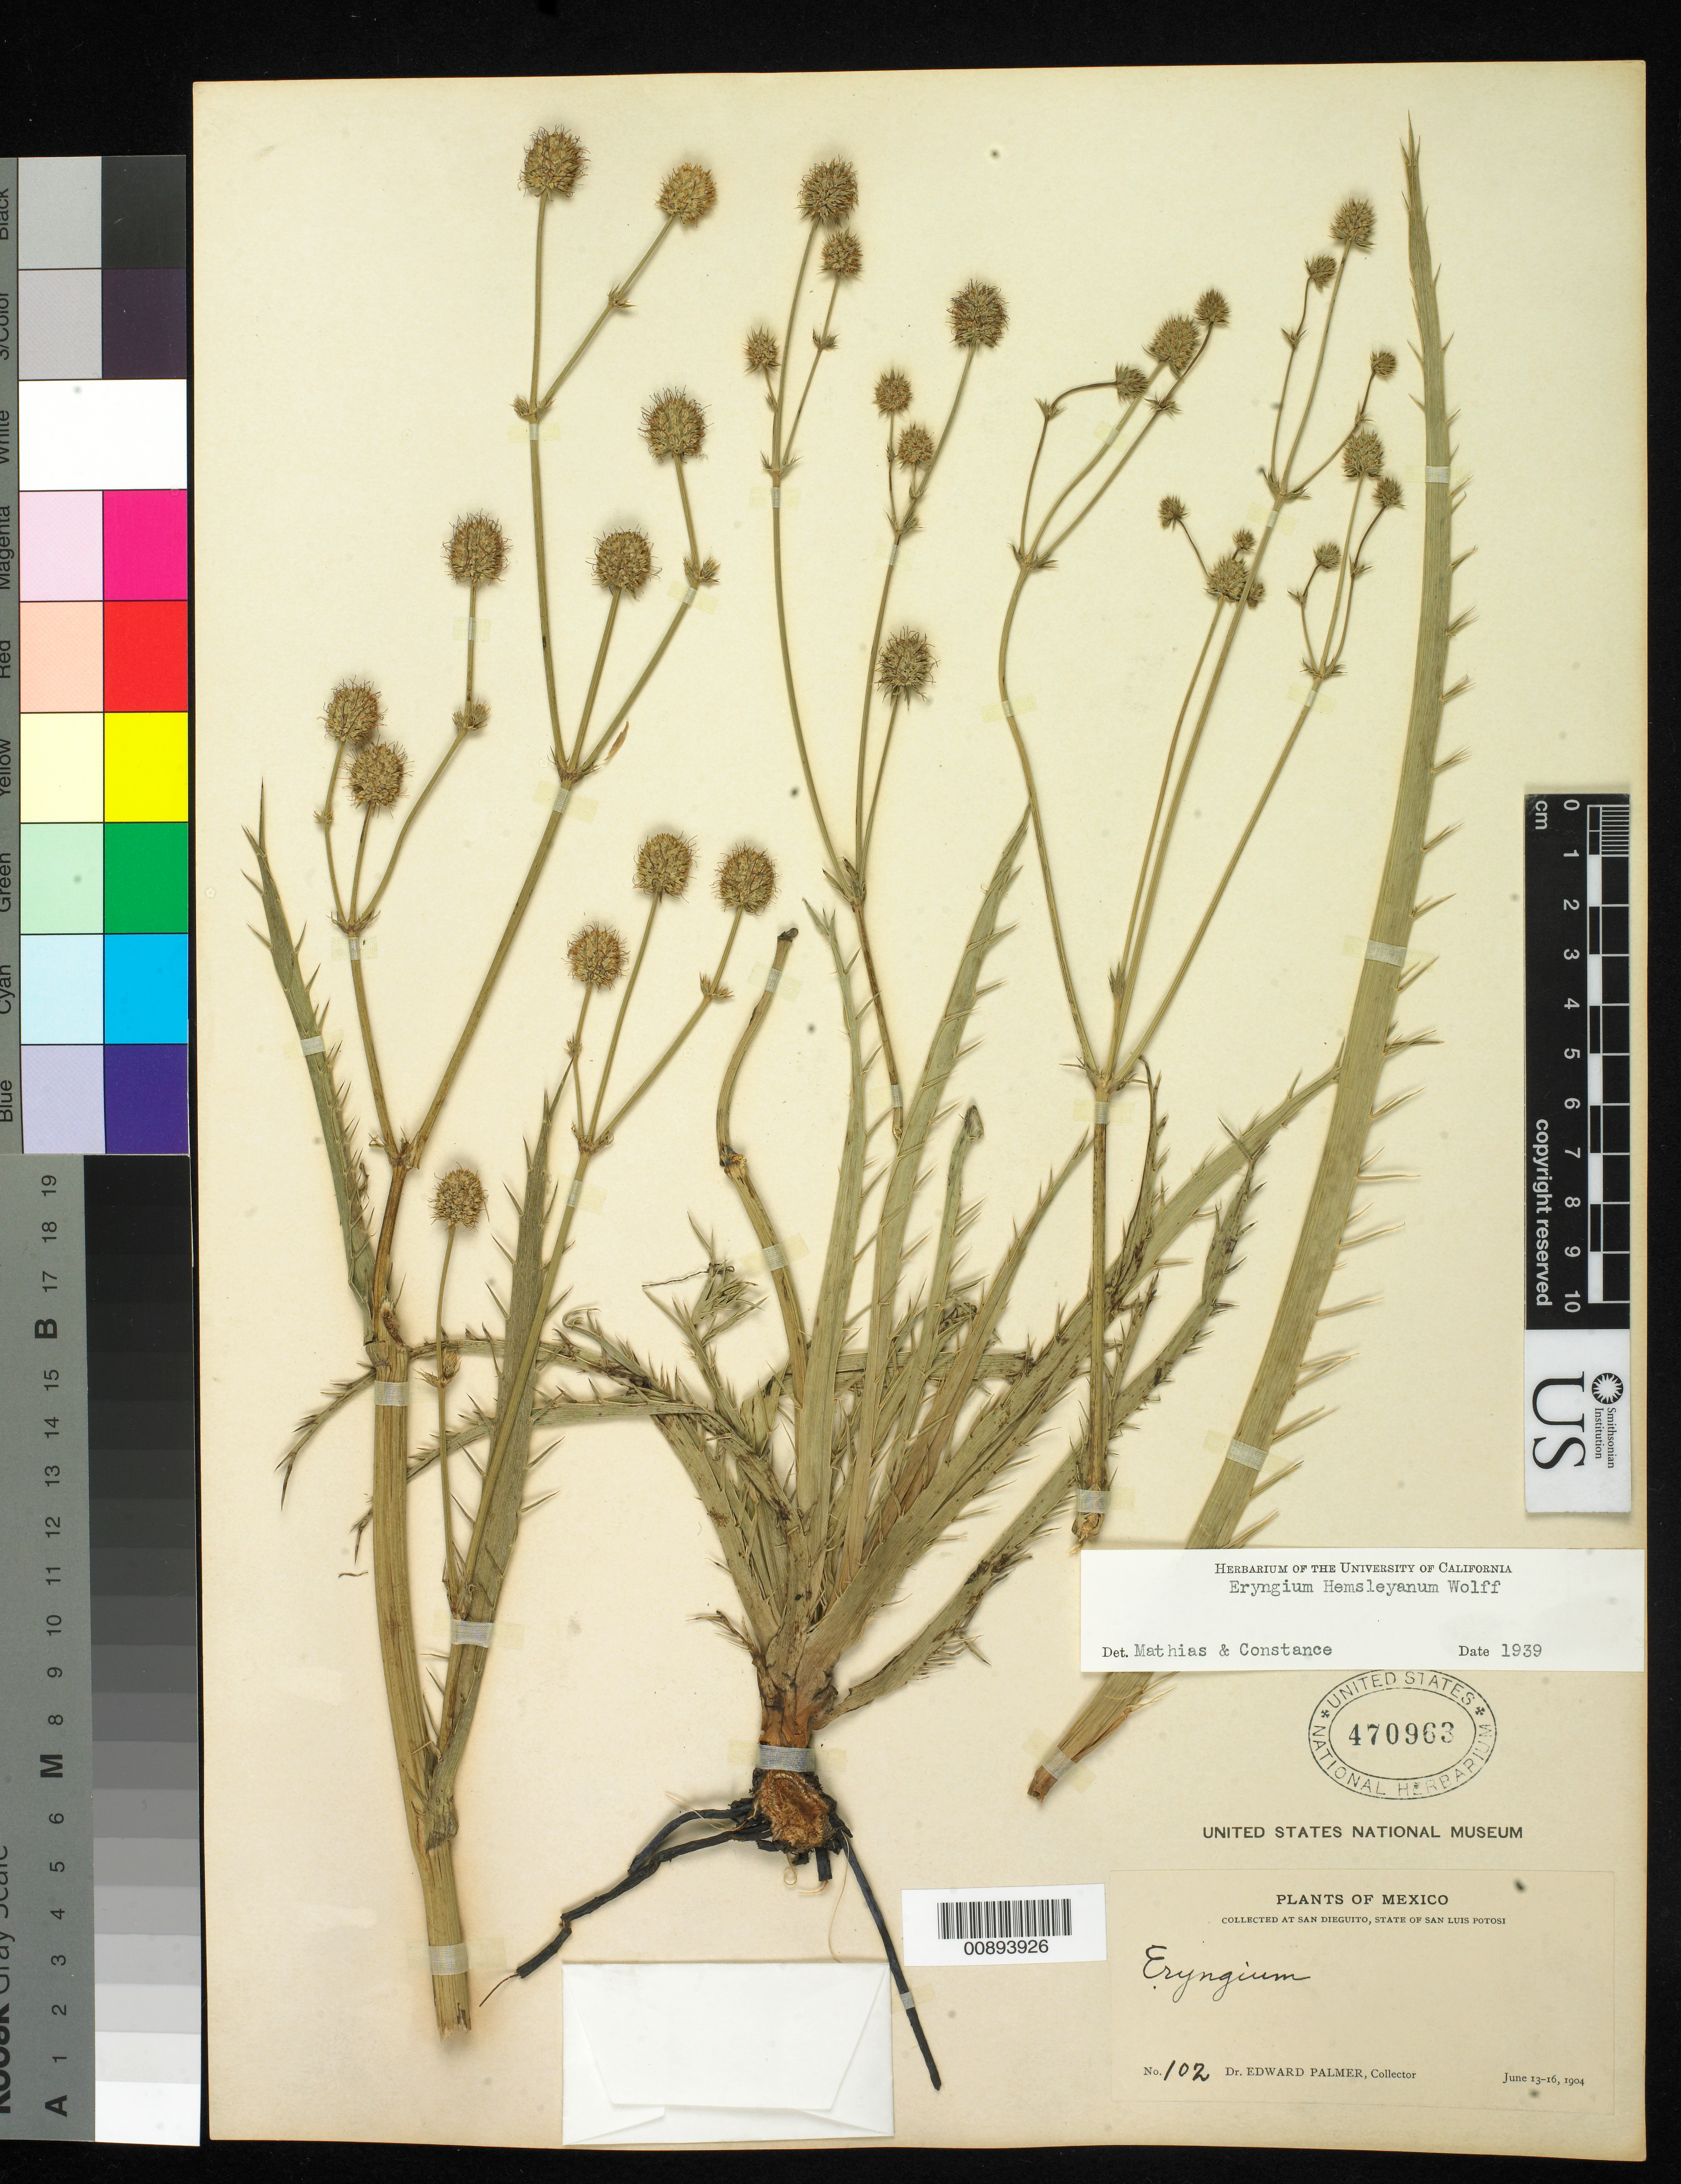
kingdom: Plantae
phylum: Tracheophyta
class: Magnoliopsida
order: Apiales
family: Apiaceae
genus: Eryngium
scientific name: Eryngium hemsleyanum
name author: H. Wolff in Engl.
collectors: E. Palmer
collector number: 102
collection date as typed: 13 Jun 1904 to 16 Jun 1904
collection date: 1904-06-13/1904-06-16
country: Mexico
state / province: San Luis Potosí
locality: San Dieguito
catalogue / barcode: US 470963